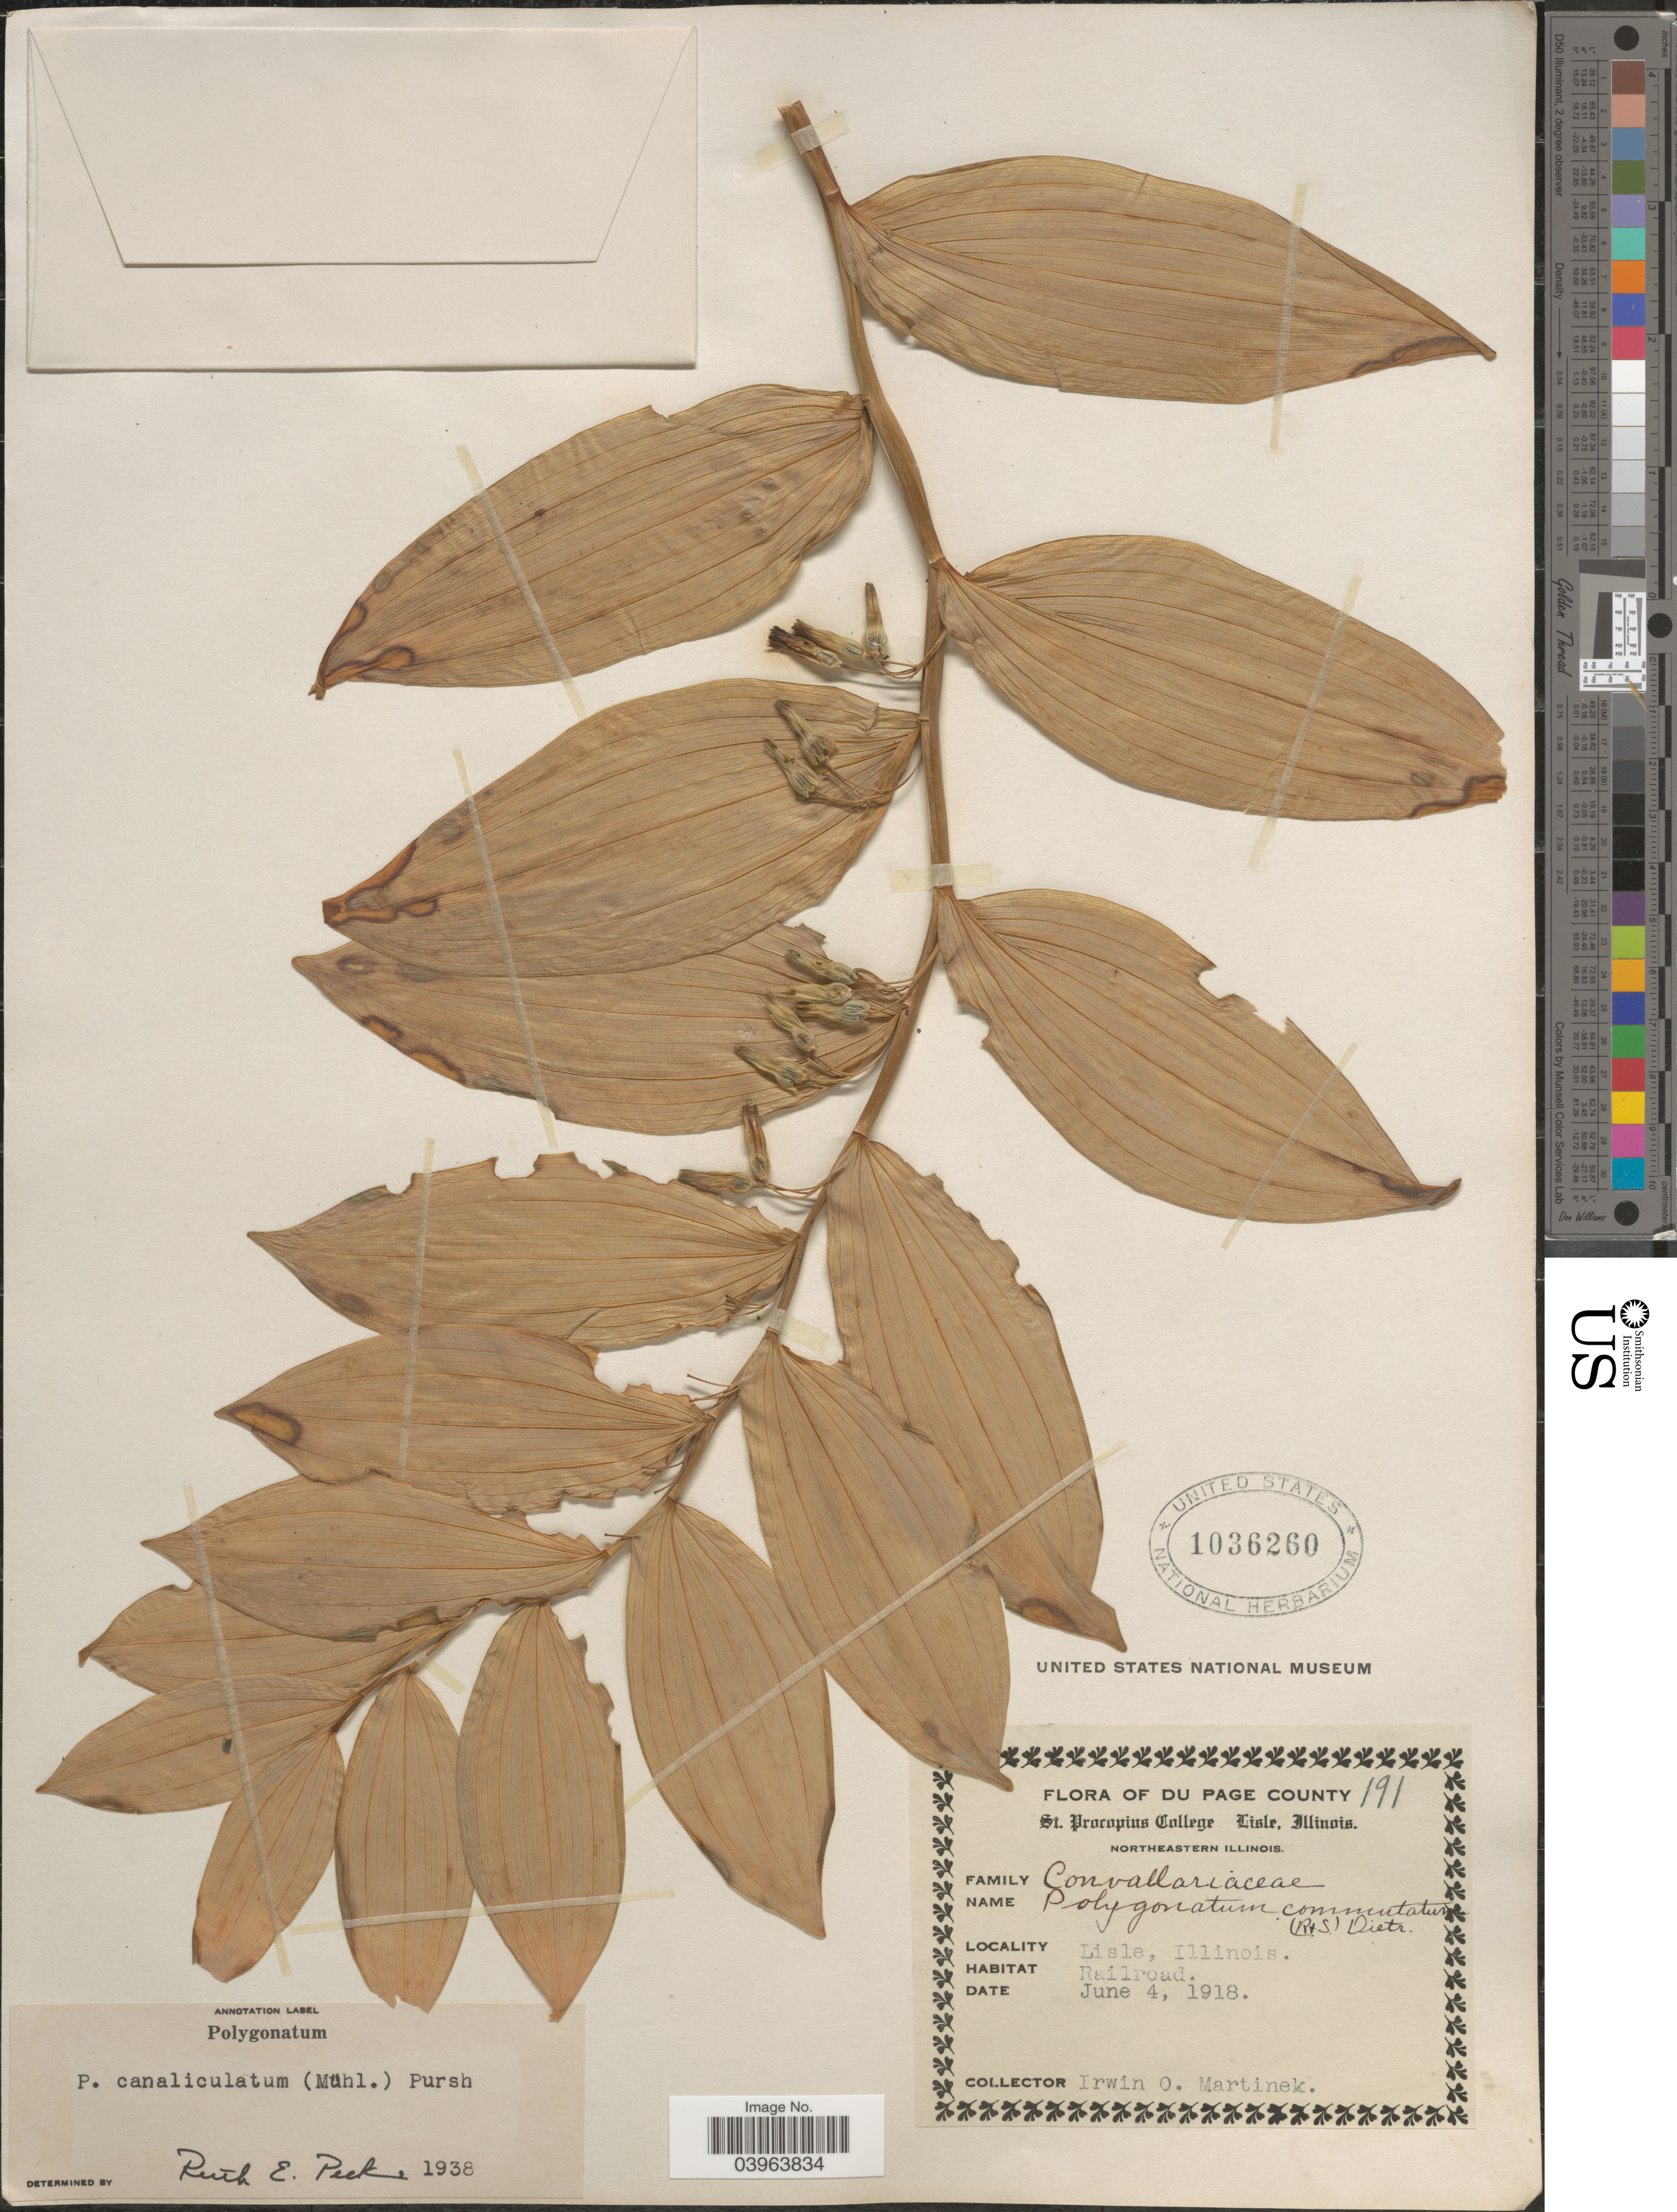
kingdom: Plantae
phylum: Tracheophyta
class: Liliopsida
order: Asparagales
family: Asparagaceae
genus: Polygonatum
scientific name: Polygonatum commutatum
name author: (Schult. f.) A. Dietr.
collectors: I. Martinek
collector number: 191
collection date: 1918-06-04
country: United States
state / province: Illinois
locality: Du Page County. Northeastern Illinois Lisle.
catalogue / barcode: US 1036260